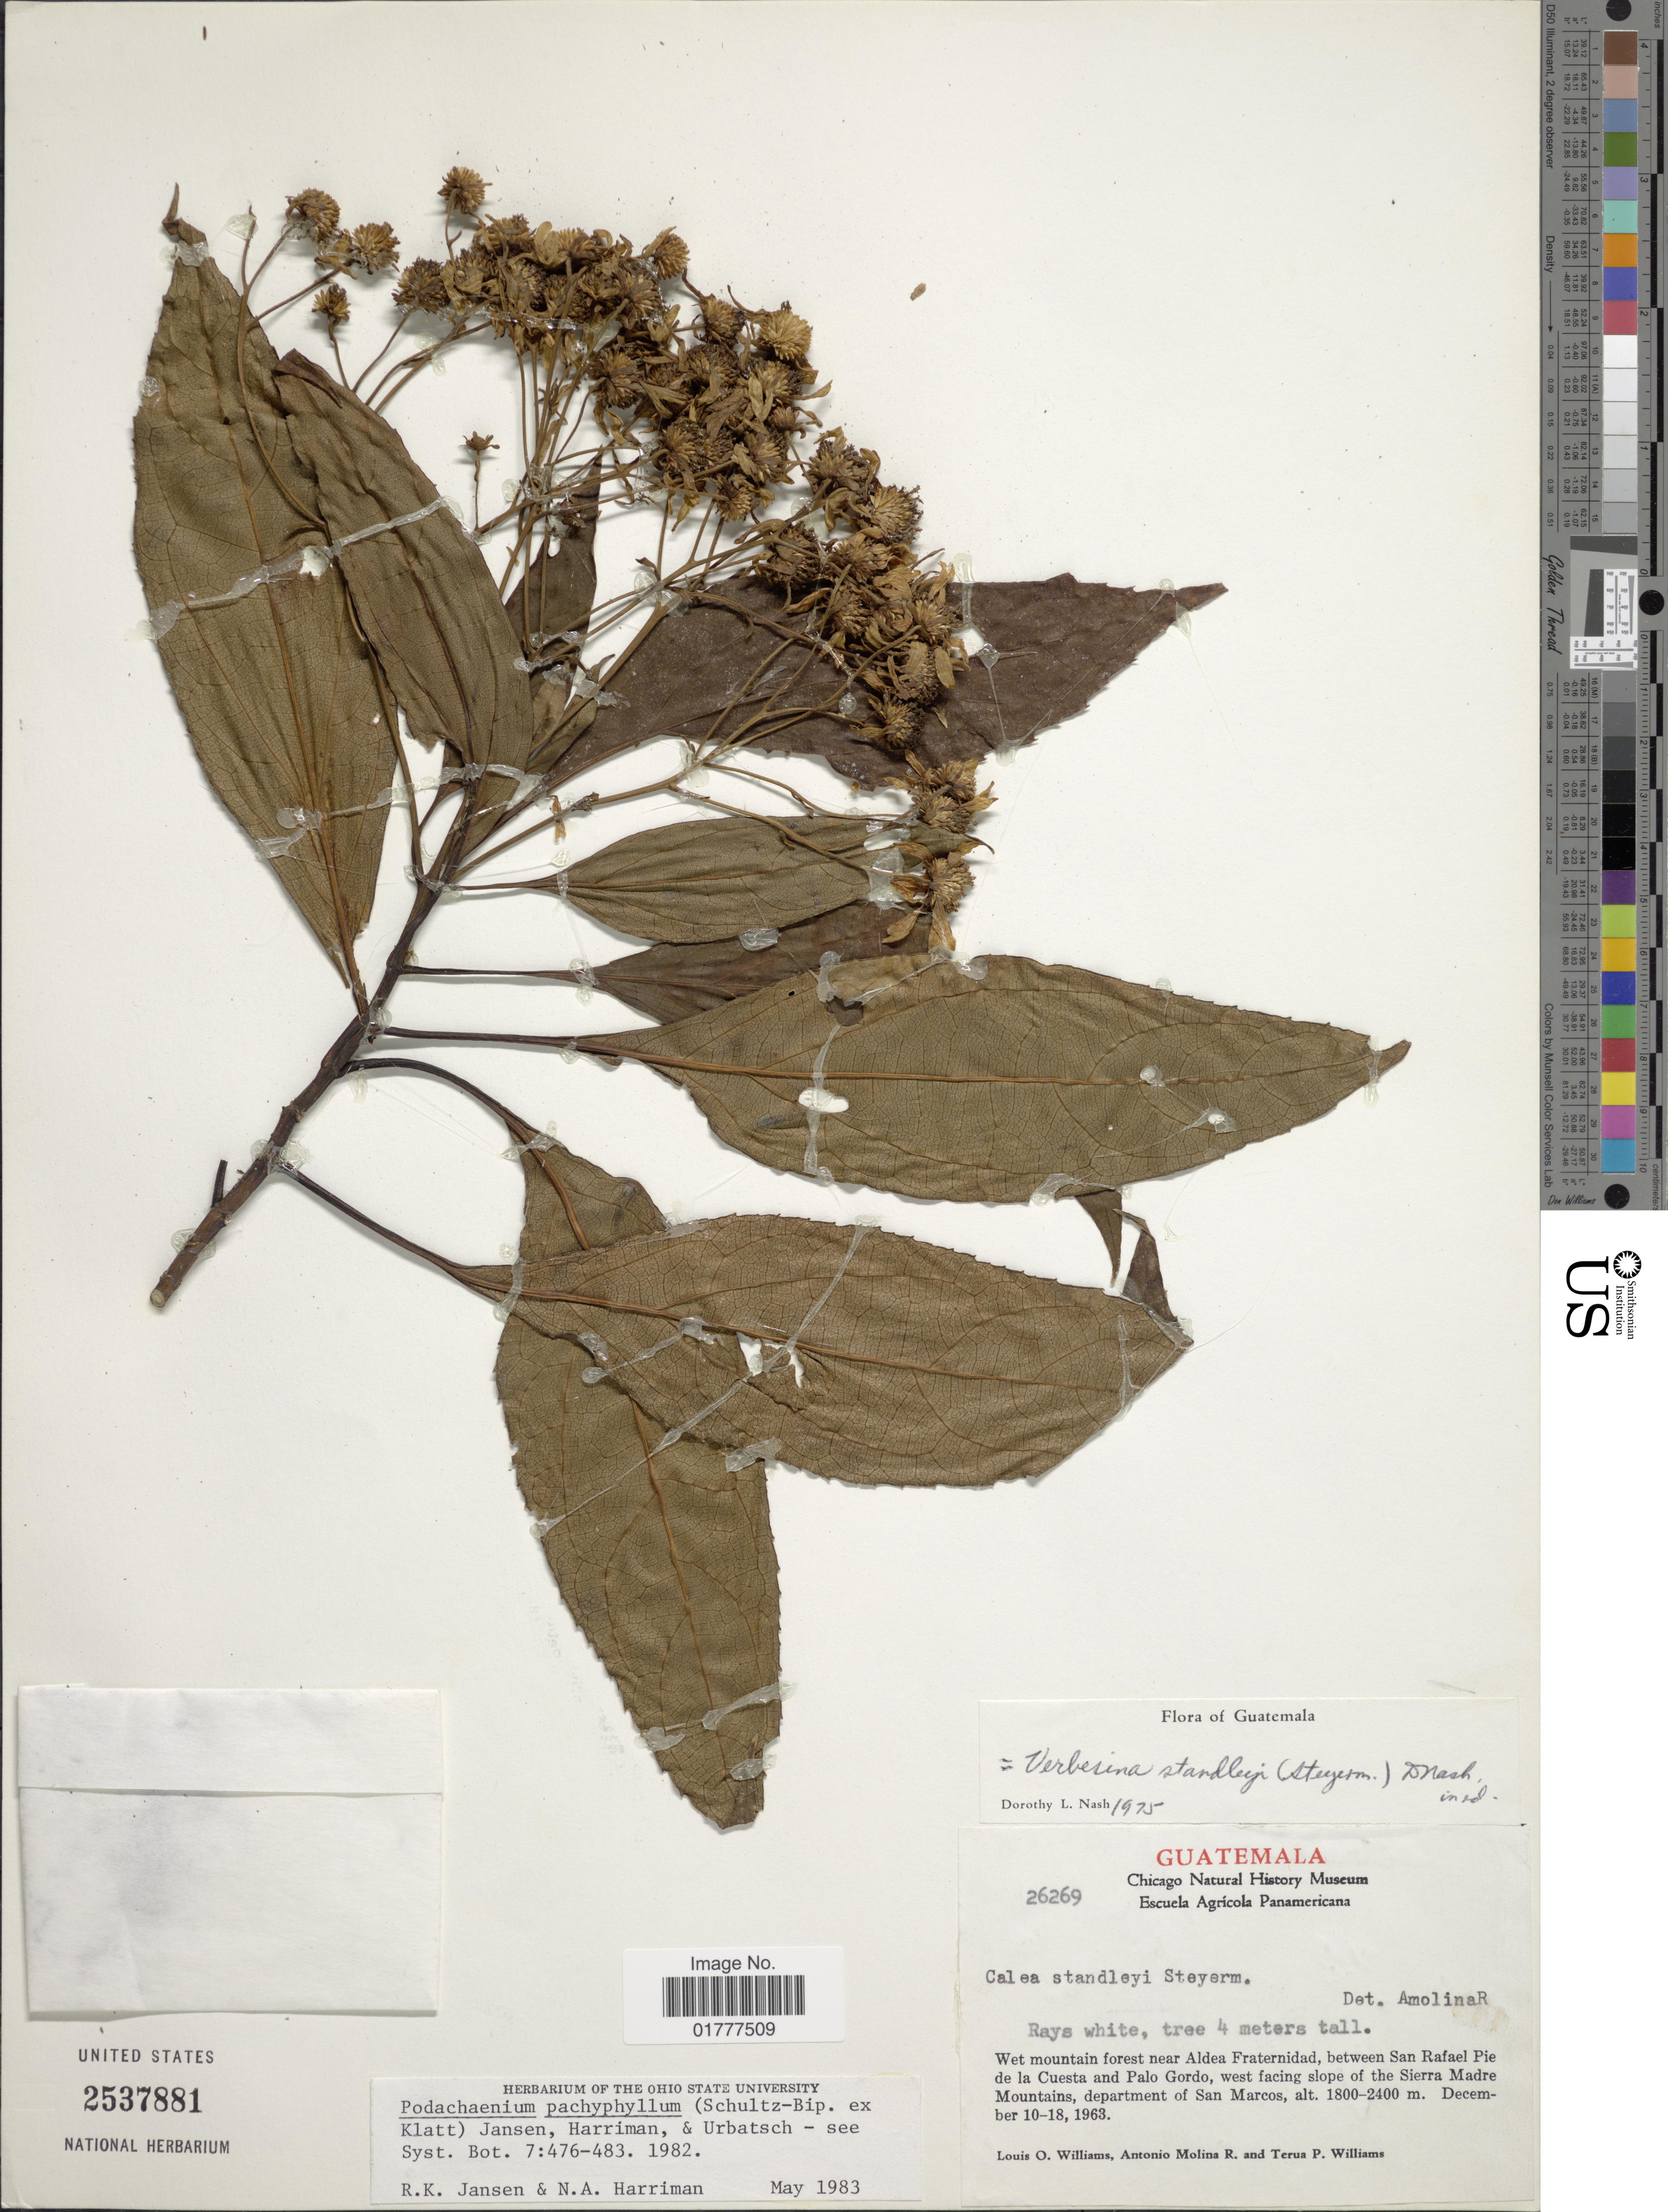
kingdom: Plantae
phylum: Tracheophyta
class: Magnoliopsida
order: Asterales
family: Asteraceae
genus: Podachaenium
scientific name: Podachaenium standleyi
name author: Steyerm.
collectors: L. O. Williams, A. Molina R. & T. P. Williams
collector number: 26269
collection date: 1963-12-10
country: Guatemala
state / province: San Marcos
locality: Wet mountain forest near Aldea Fraternidad, between San Rafael Pie de la Cuesta and Palo Gordo, west facing slope of the Sierra Madre Mountains, department of San Marcos.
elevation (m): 1800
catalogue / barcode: US 2537881